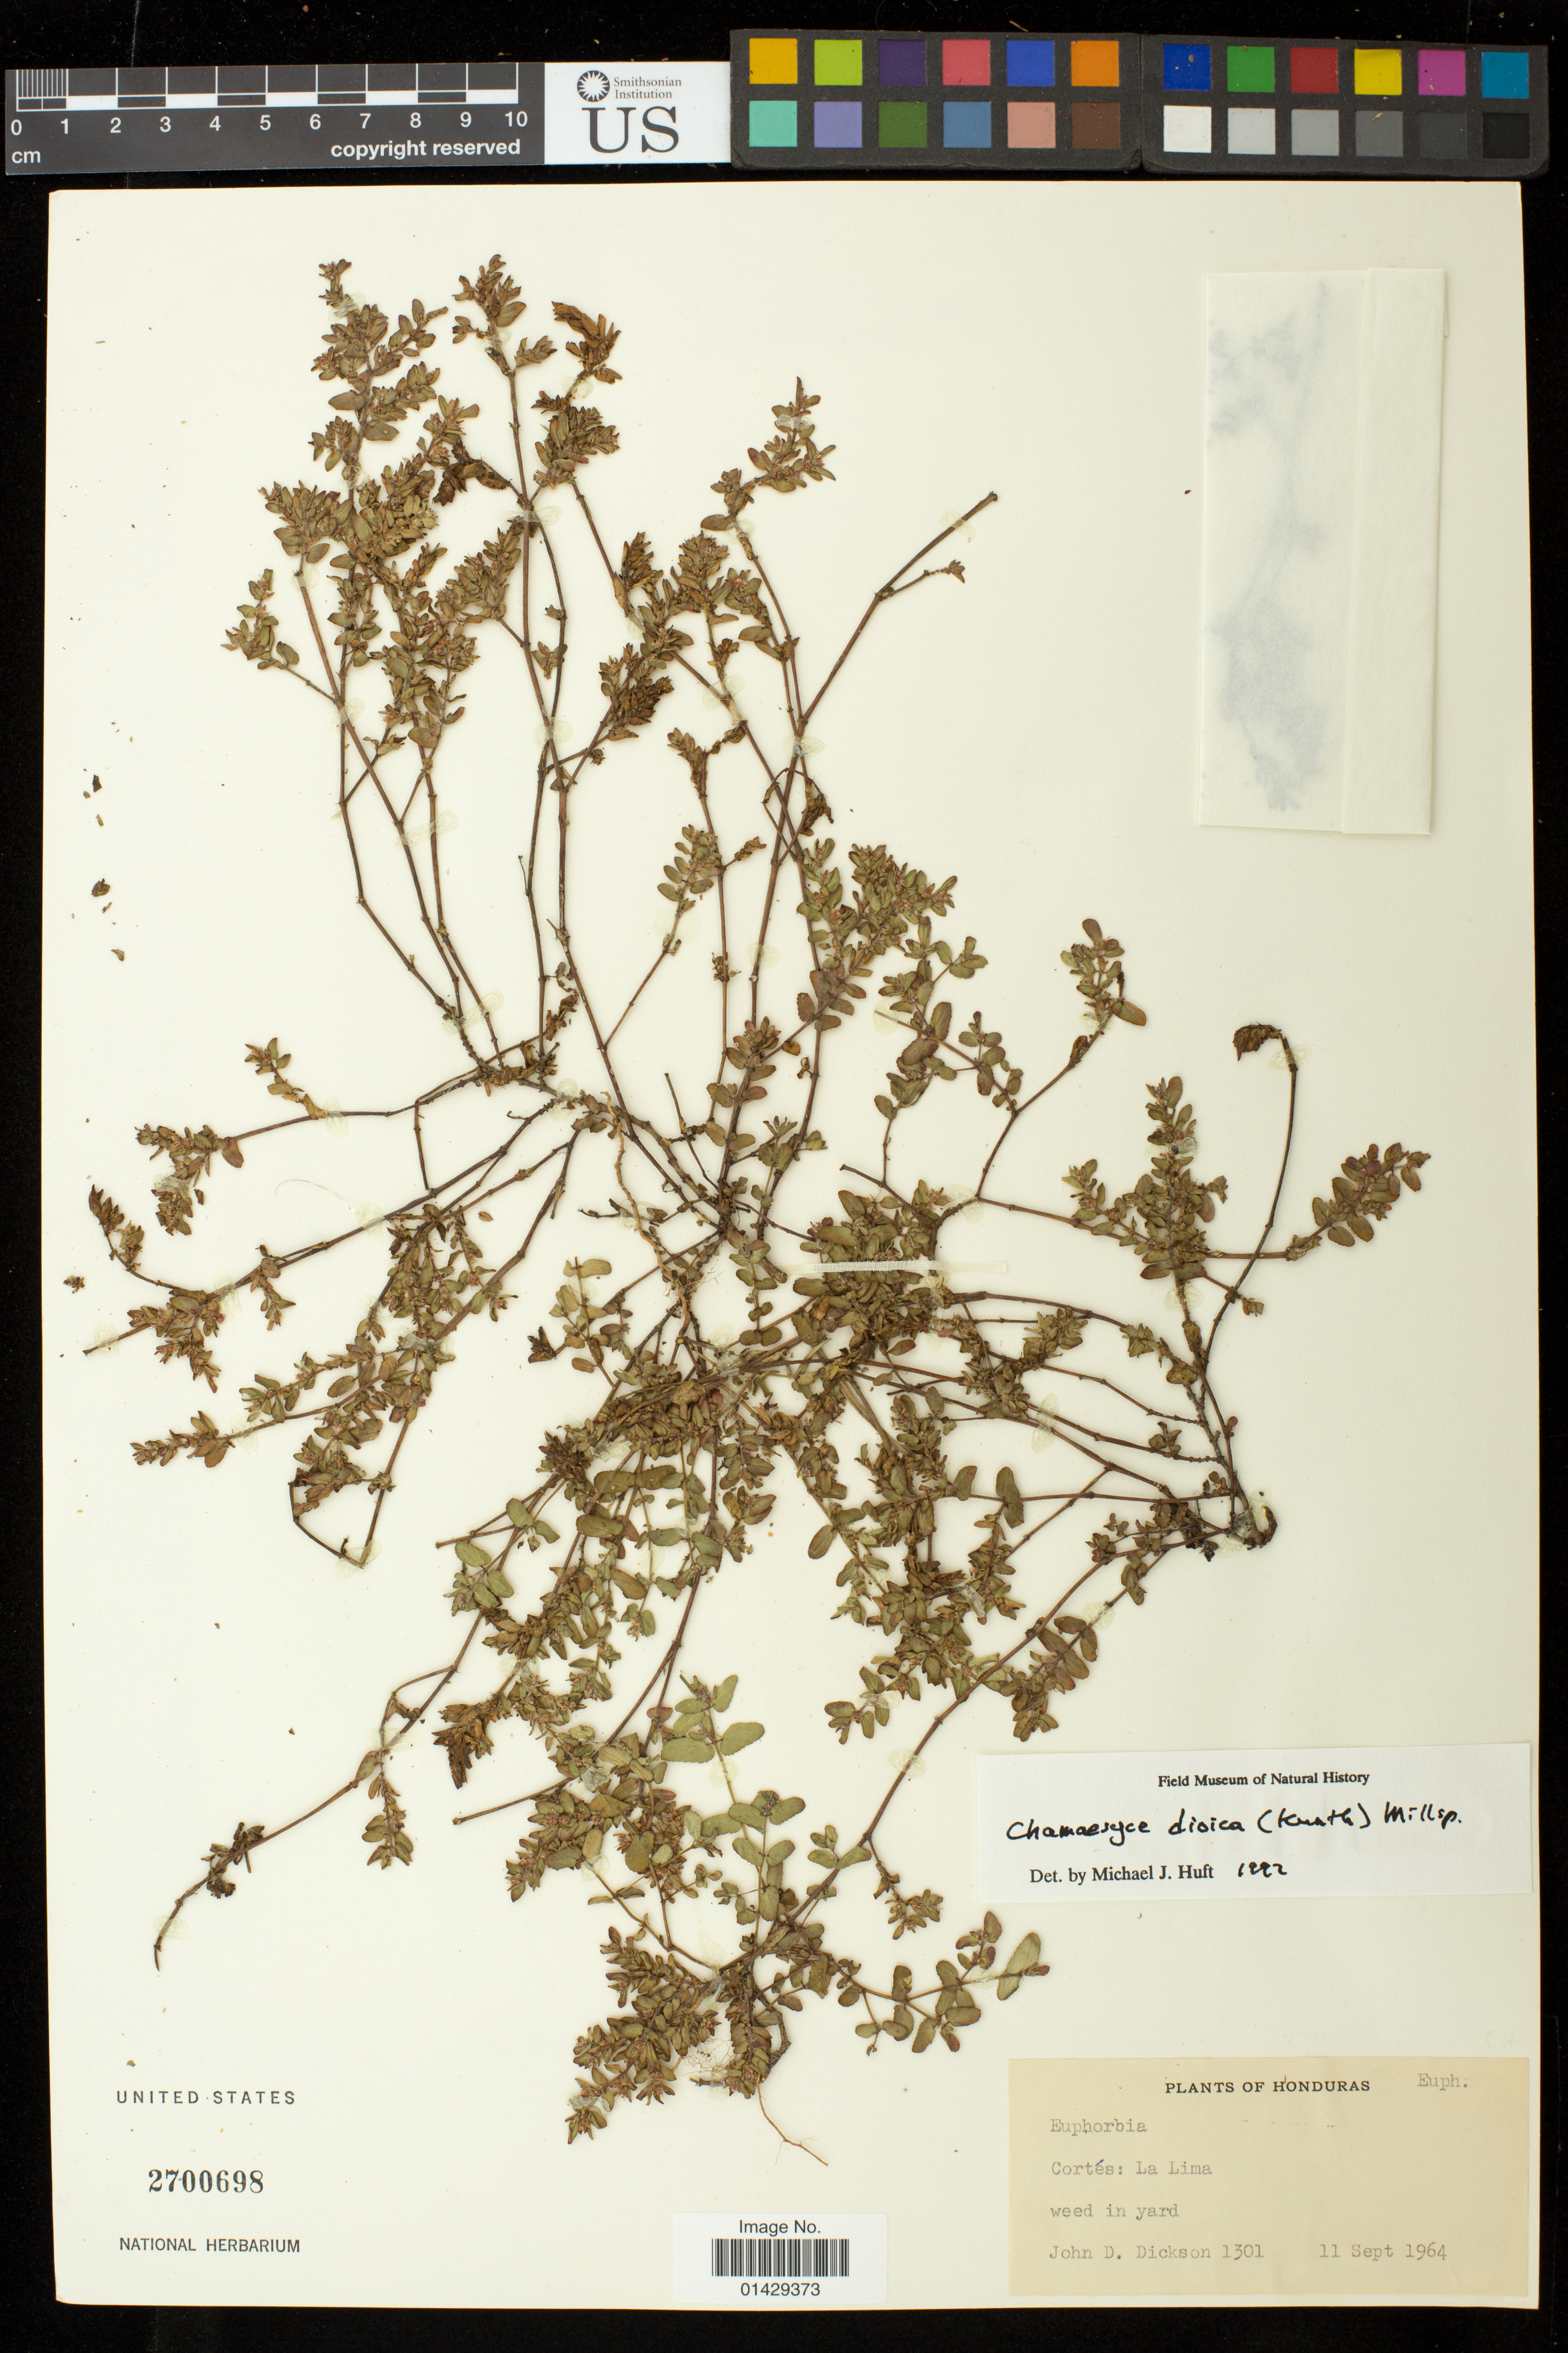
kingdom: Plantae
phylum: Tracheophyta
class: Magnoliopsida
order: Malpighiales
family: Euphorbiaceae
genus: Euphorbia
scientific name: Euphorbia dioeca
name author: Kunth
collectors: J. Dickson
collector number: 1301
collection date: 1964-09-11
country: Honduras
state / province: Cortés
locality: La Lima;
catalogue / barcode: US 2700698